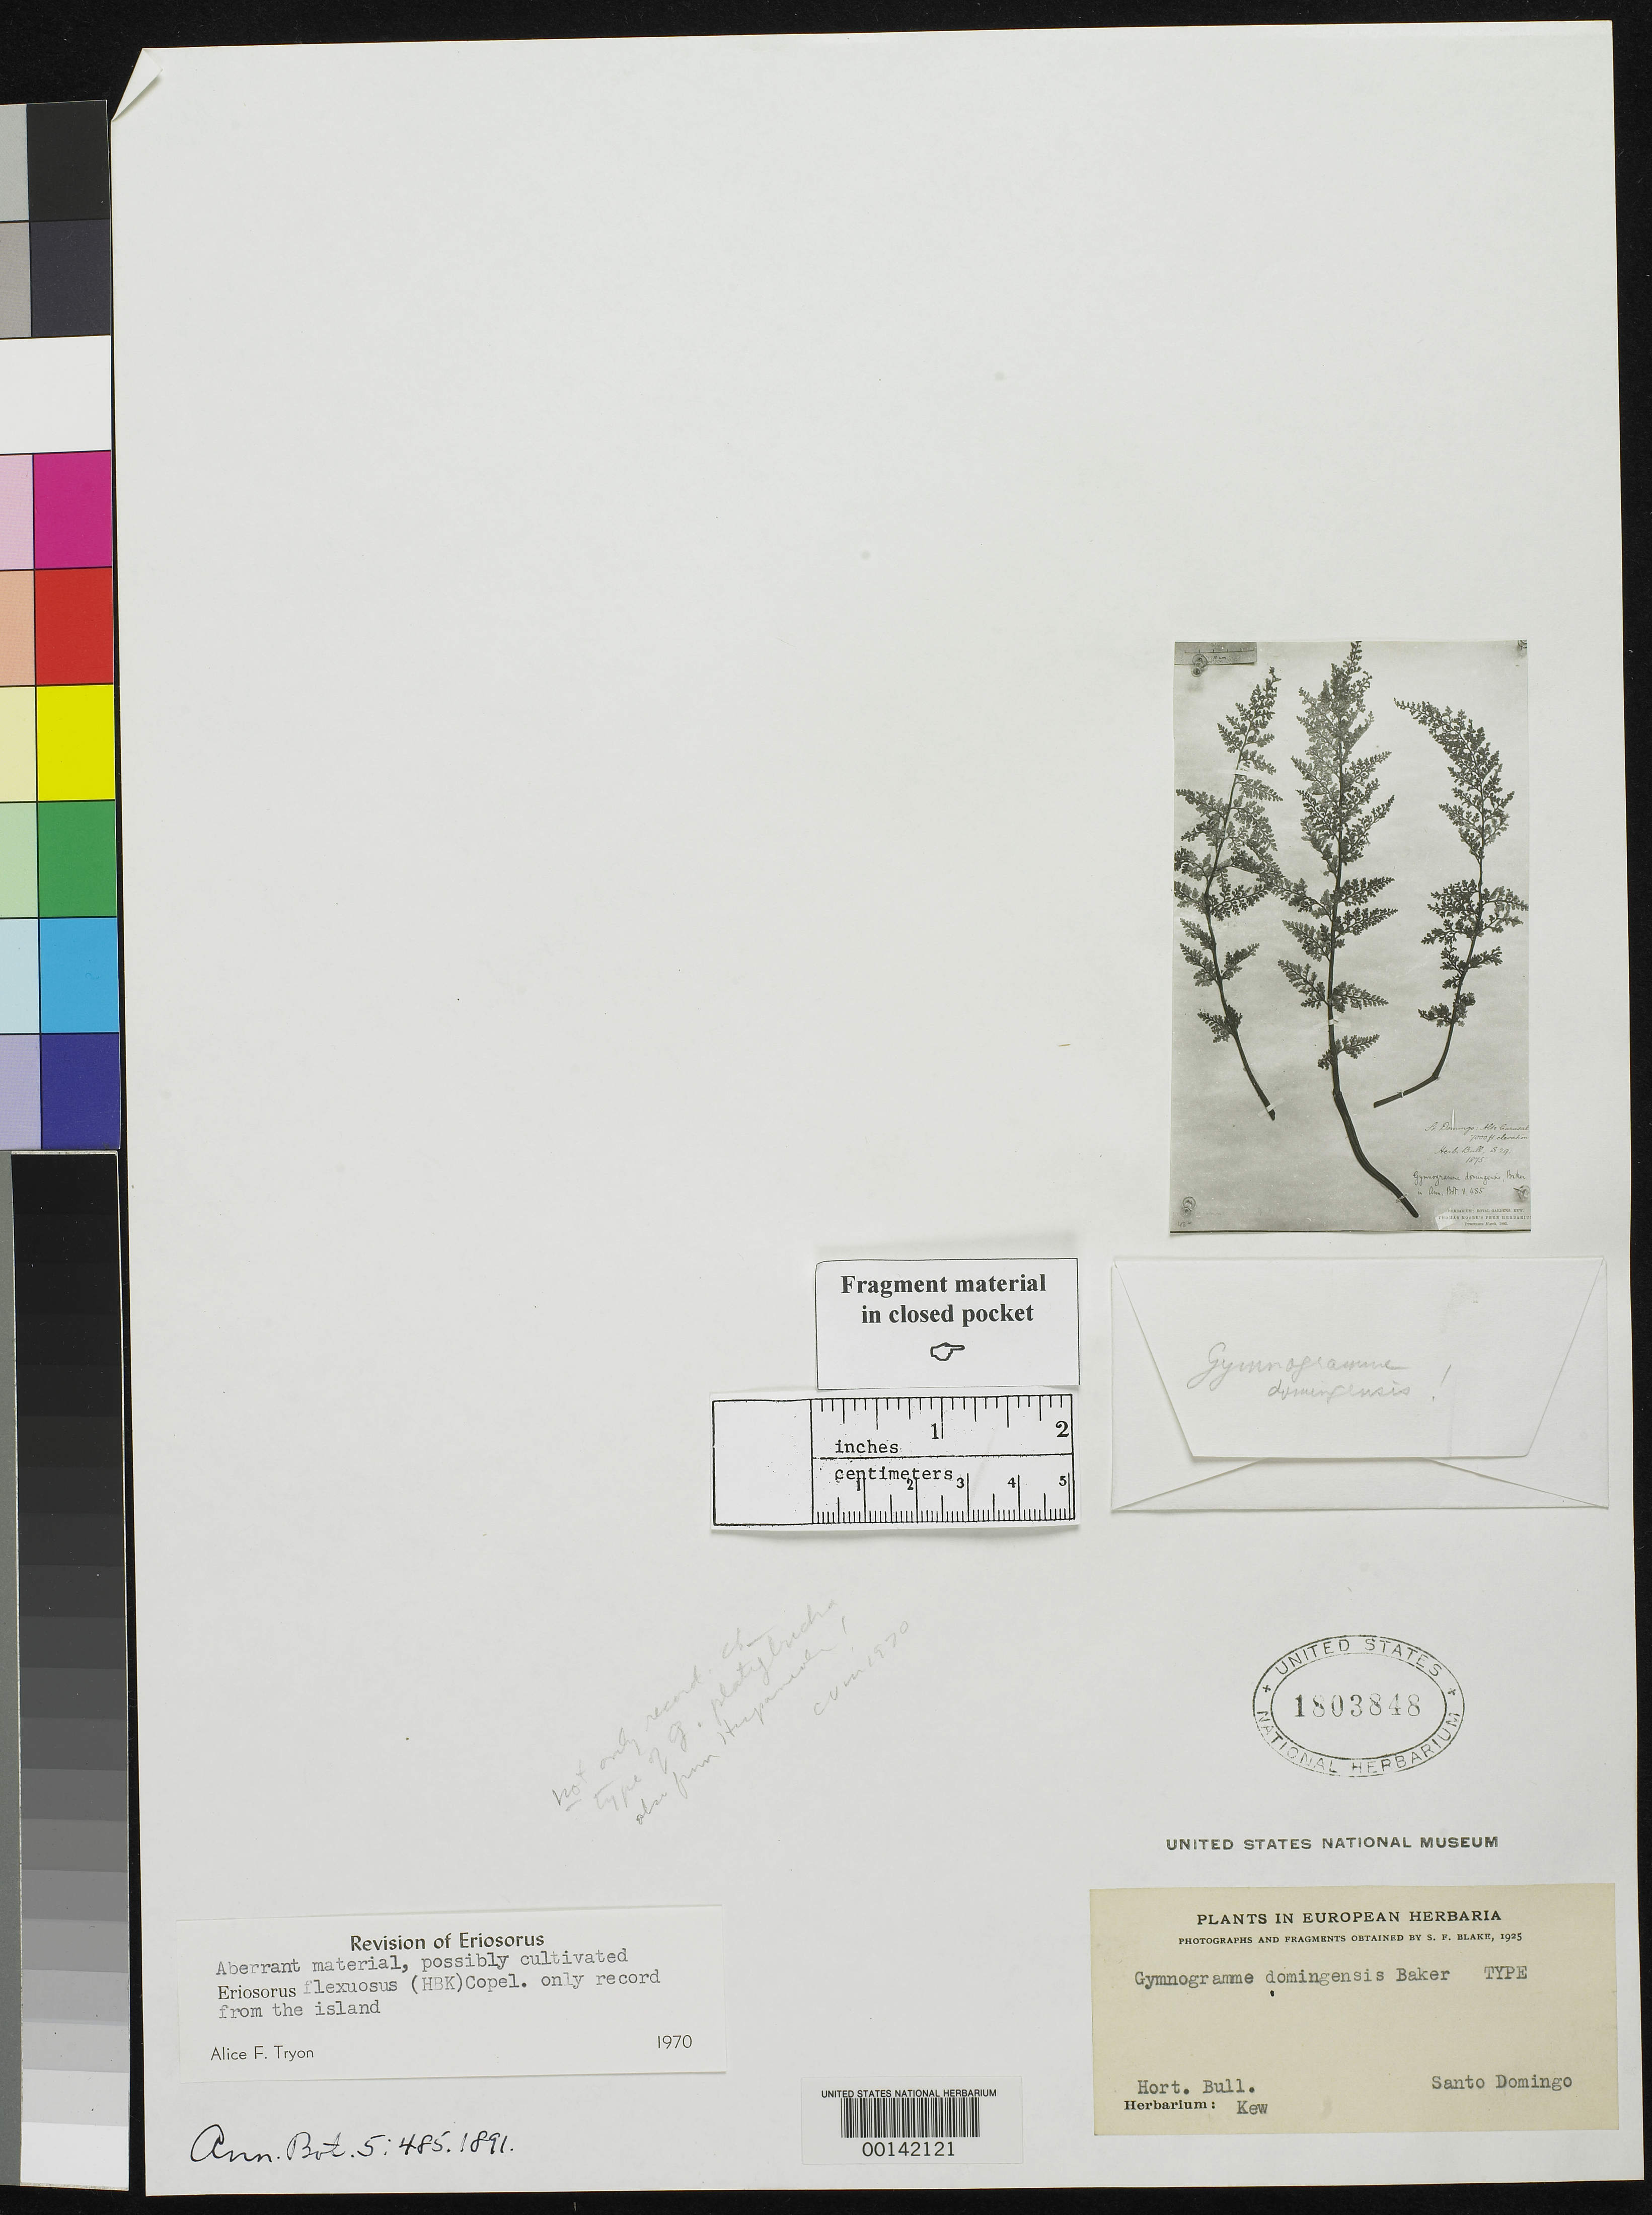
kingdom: Plantae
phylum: Tracheophyta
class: Polypodiopsida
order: Polypodiales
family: Pteridaceae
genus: Gymnogramma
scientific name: Gymnogramma domingensis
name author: Baker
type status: Type Fragment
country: Dominican Republic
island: Hispaniola Island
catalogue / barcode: US 1803848